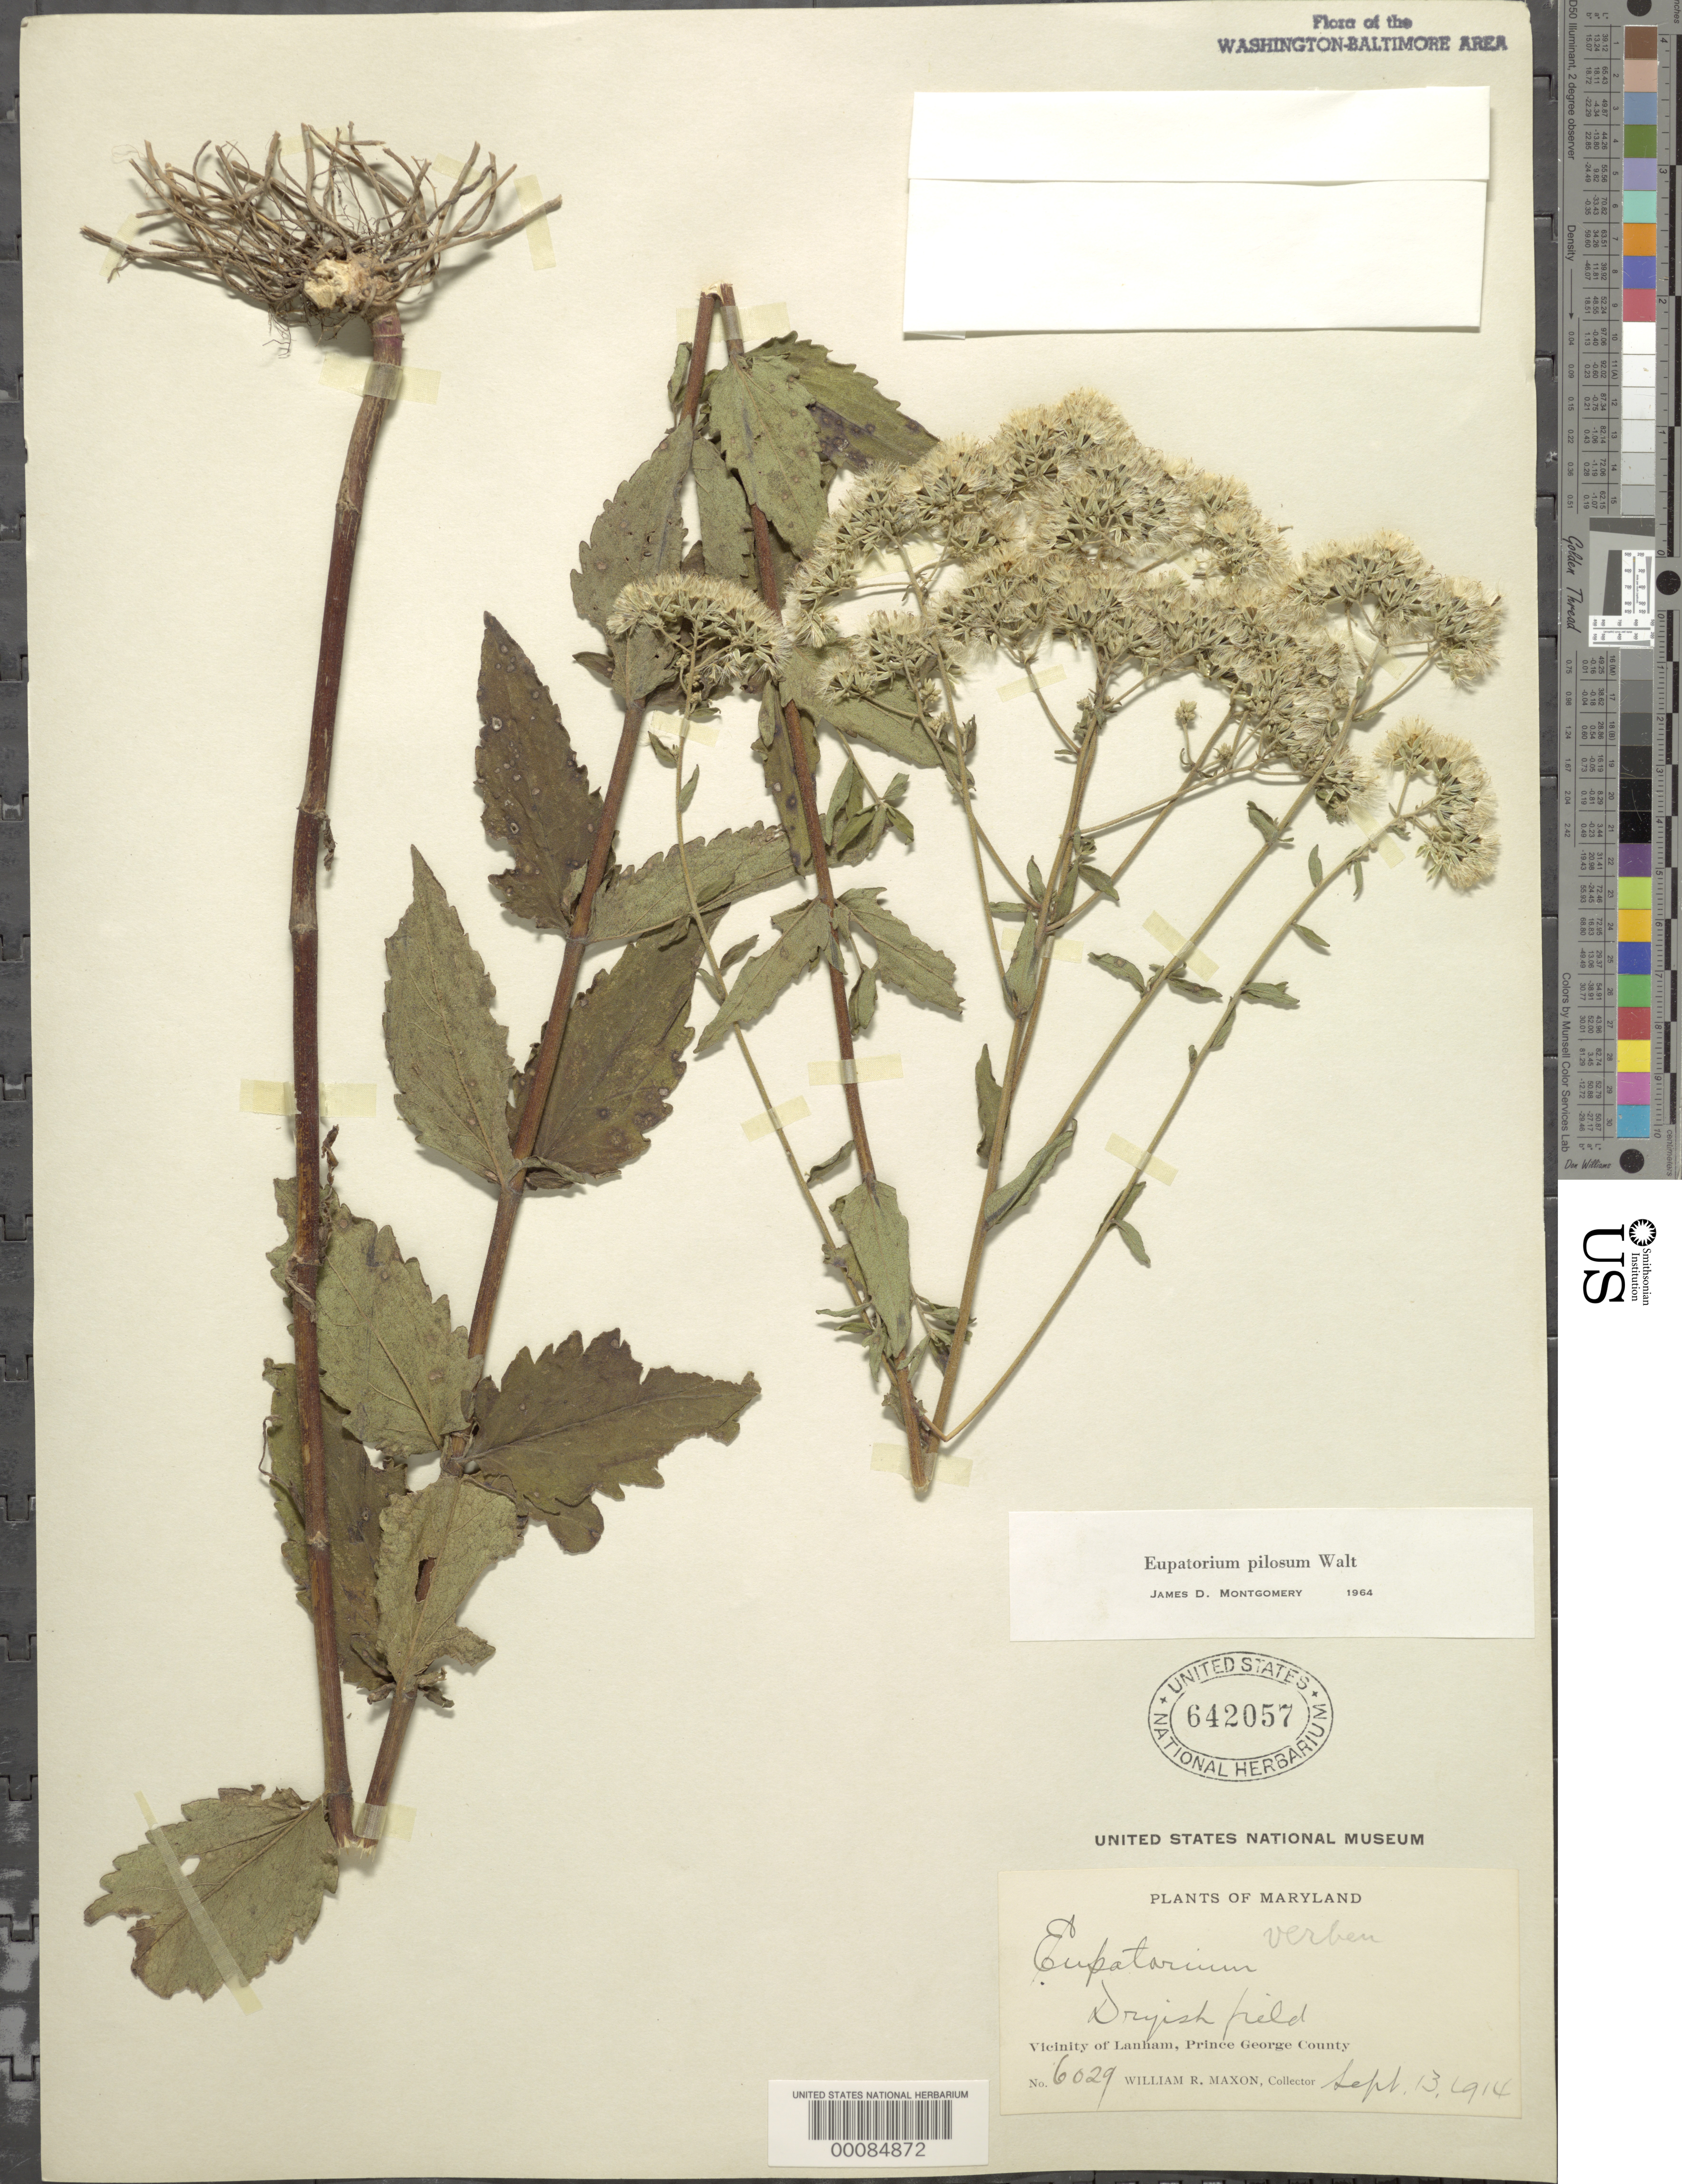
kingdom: Plantae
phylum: Tracheophyta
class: Magnoliopsida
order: Asterales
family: Asteraceae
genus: Eupatorium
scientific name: Eupatorium pilosum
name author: Walter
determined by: Montgomery, J. D.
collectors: W. R. Maxon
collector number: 6029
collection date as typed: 13 Sep 1914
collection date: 1914-09-13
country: United States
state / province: Maryland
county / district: Prince George's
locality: Lanham vicinity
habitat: Dryish field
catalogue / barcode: US 642057